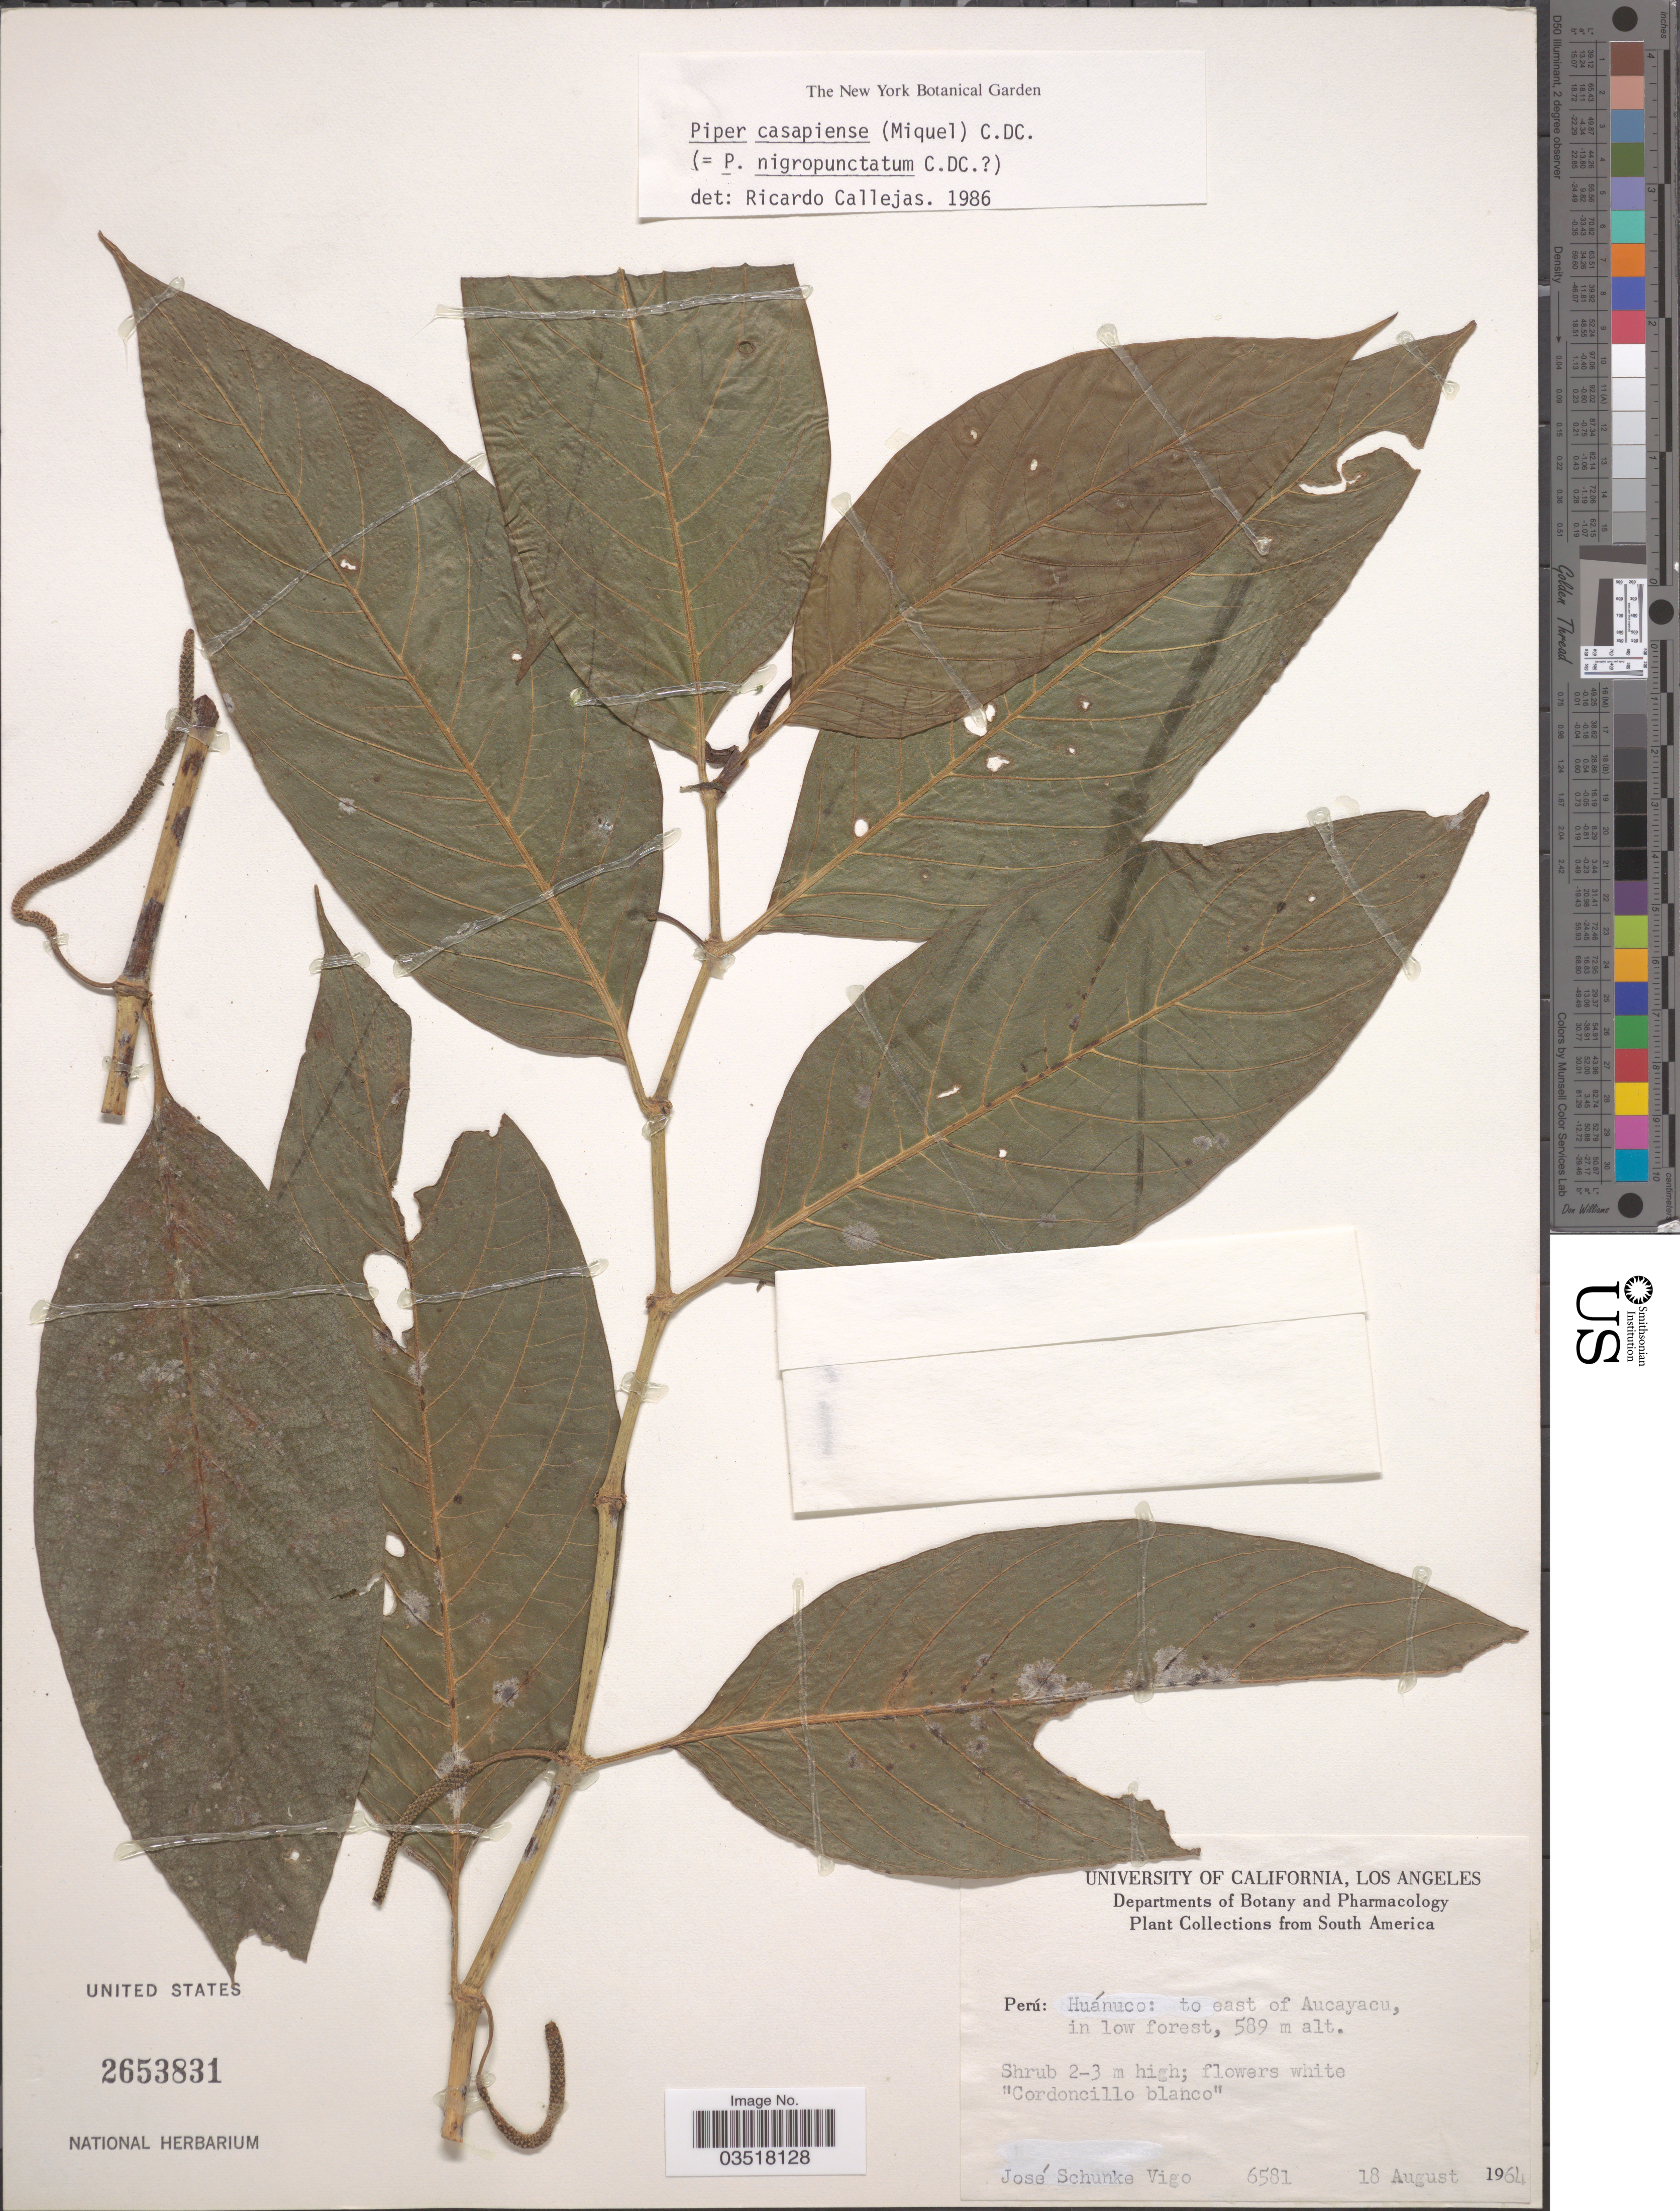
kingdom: Plantae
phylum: Tracheophyta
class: Magnoliopsida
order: Piperales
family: Piperaceae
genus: Piper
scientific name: Piper casapiense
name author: C. DC.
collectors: J. Schunke Vigo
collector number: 6581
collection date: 1964-08-18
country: Peru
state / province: Huánuco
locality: To east of Aucayacu.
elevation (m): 589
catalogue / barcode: US 2653831